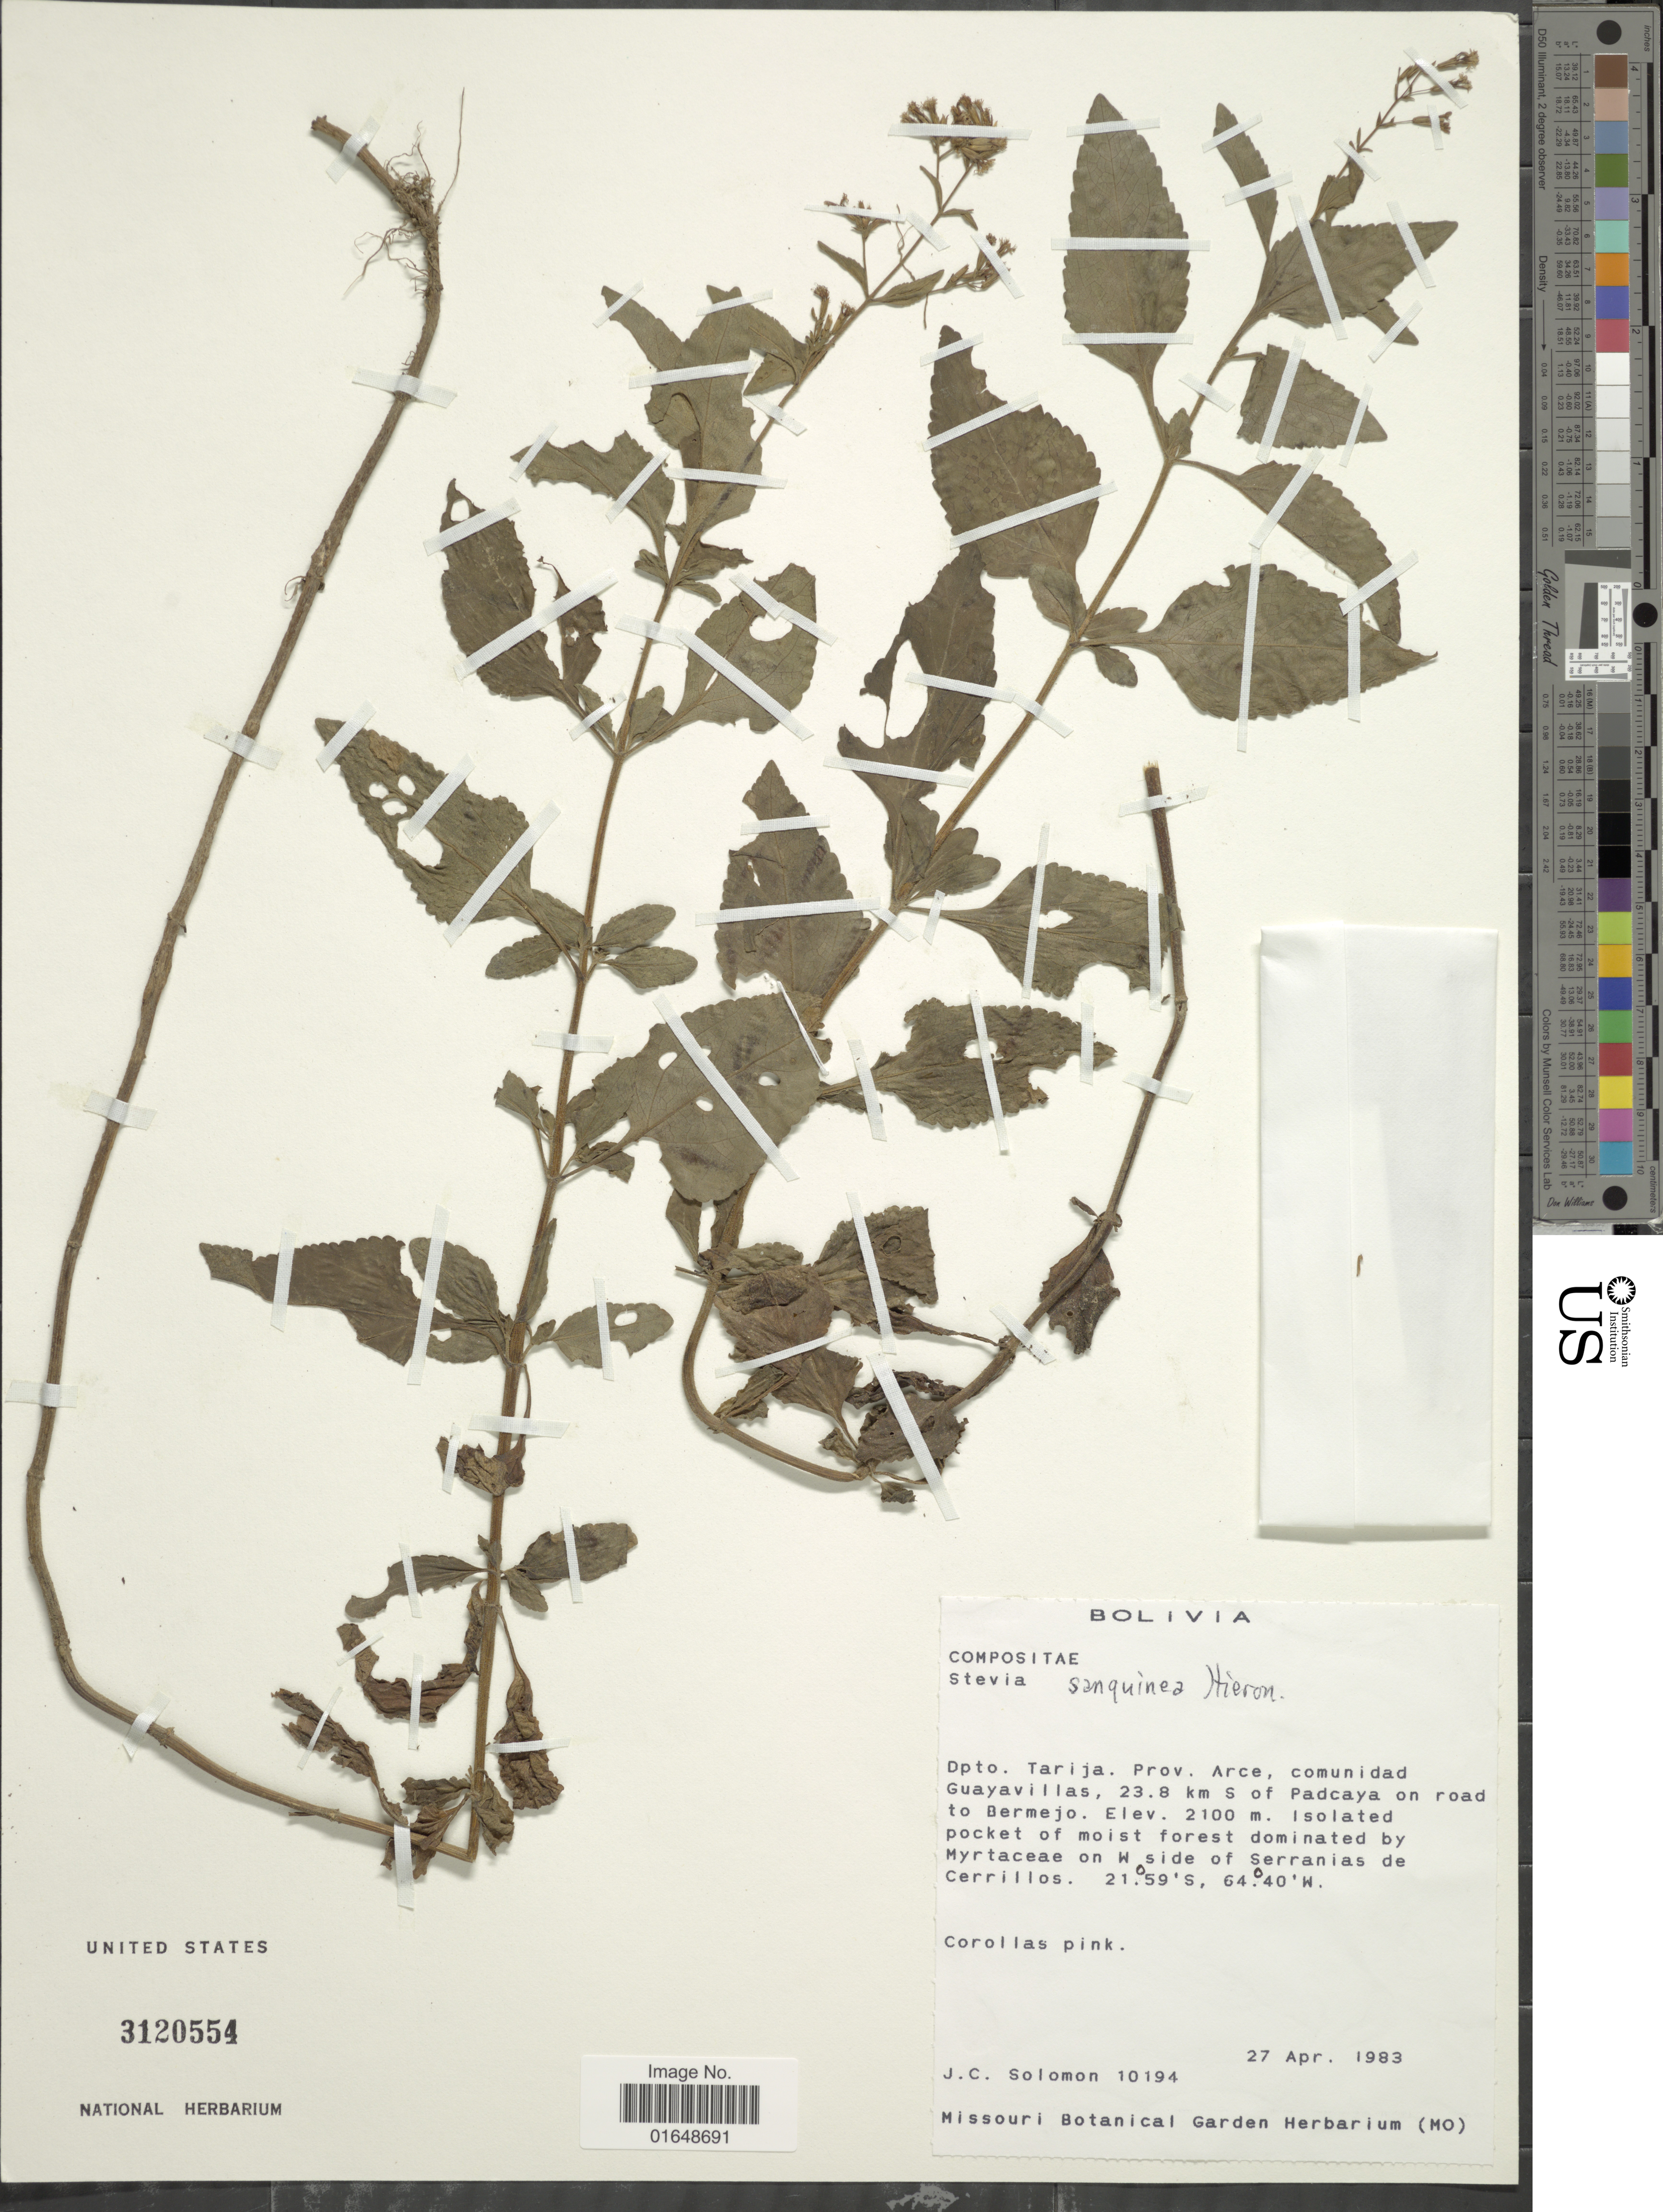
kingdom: Plantae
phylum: Tracheophyta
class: Magnoliopsida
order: Asterales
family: Asteraceae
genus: Stevia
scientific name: Stevia sanguinea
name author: Hieron.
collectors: J. C. Solomon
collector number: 10194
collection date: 1983-04-27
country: Bolivia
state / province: Tarija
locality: Dpto. Tarija. Prov. Arce, comunidad Guayavillas, 23.8 km S of Padcaya on road to Bermejo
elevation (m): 2100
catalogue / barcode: US 3120554